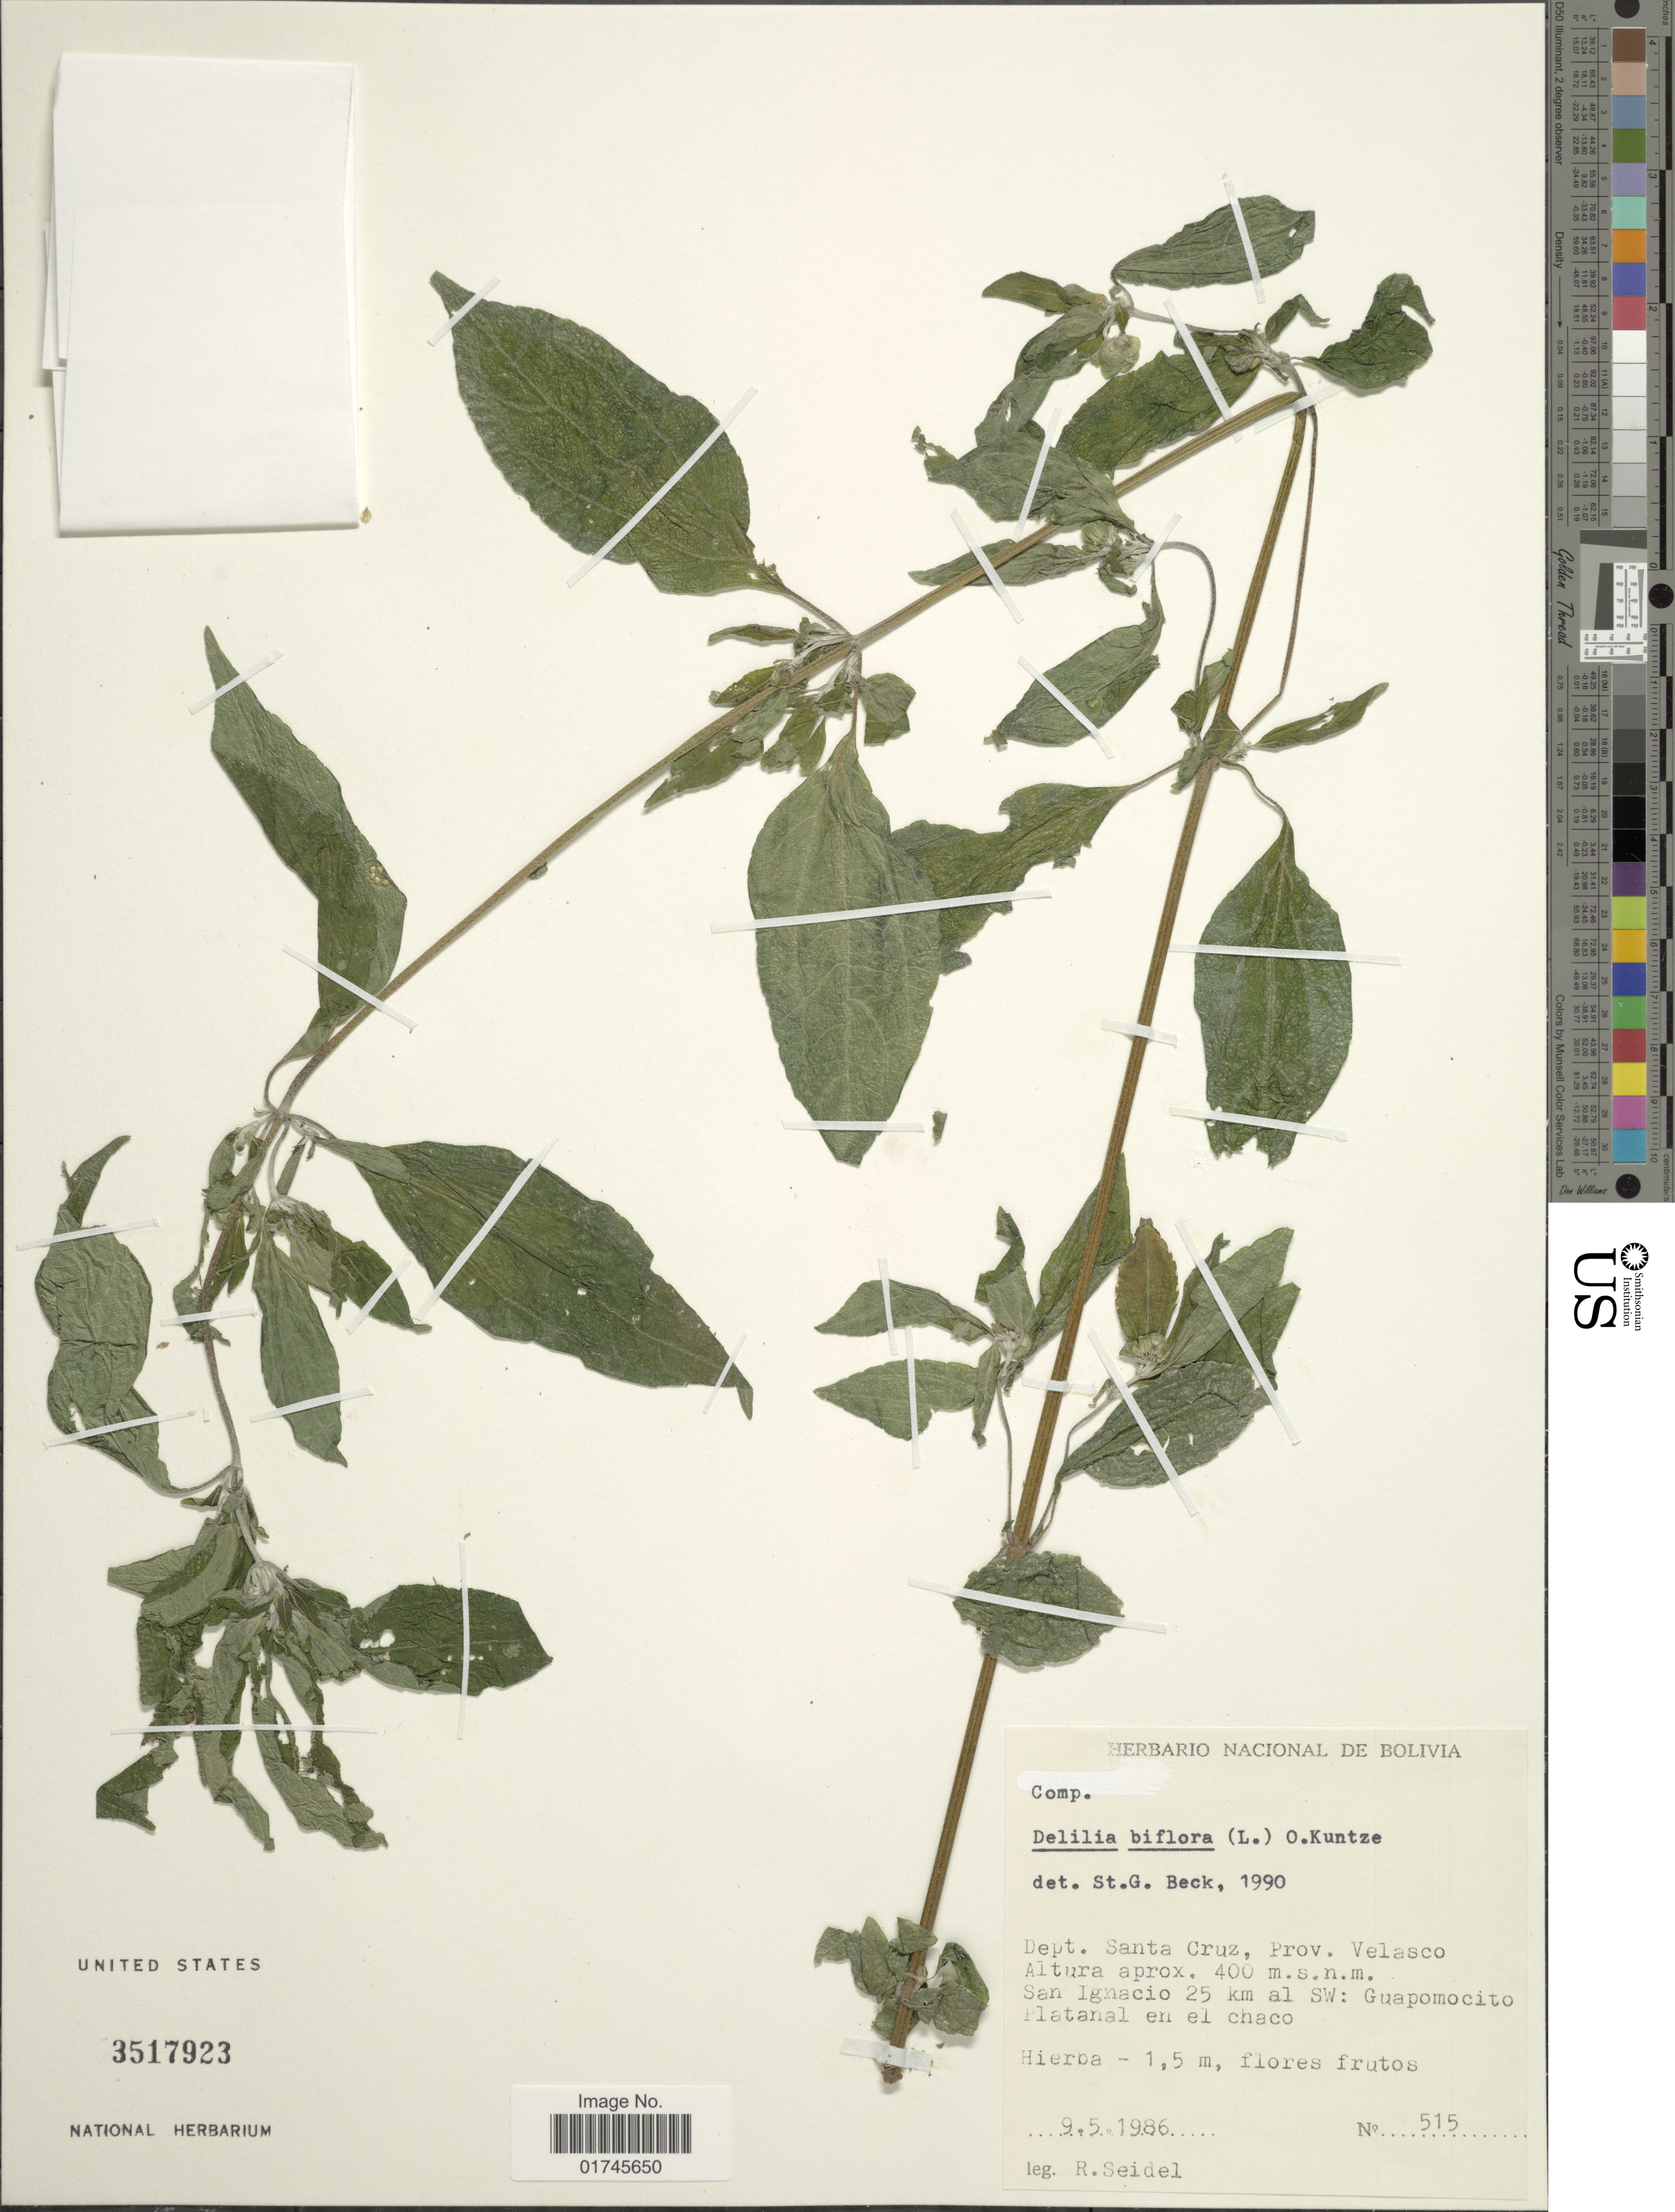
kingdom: Plantae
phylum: Tracheophyta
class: Magnoliopsida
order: Asterales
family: Asteraceae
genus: Delilia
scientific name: Delilia biflora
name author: (L.) Kuntze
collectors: R. Seidel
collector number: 515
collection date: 1986-05-09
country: Bolivia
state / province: Santa Cruz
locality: Dept. Santa Cruz, prov. Velasco, San Ignacio 25 km al SW: Guapomocito Platanal en el chaco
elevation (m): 400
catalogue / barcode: US 3517923